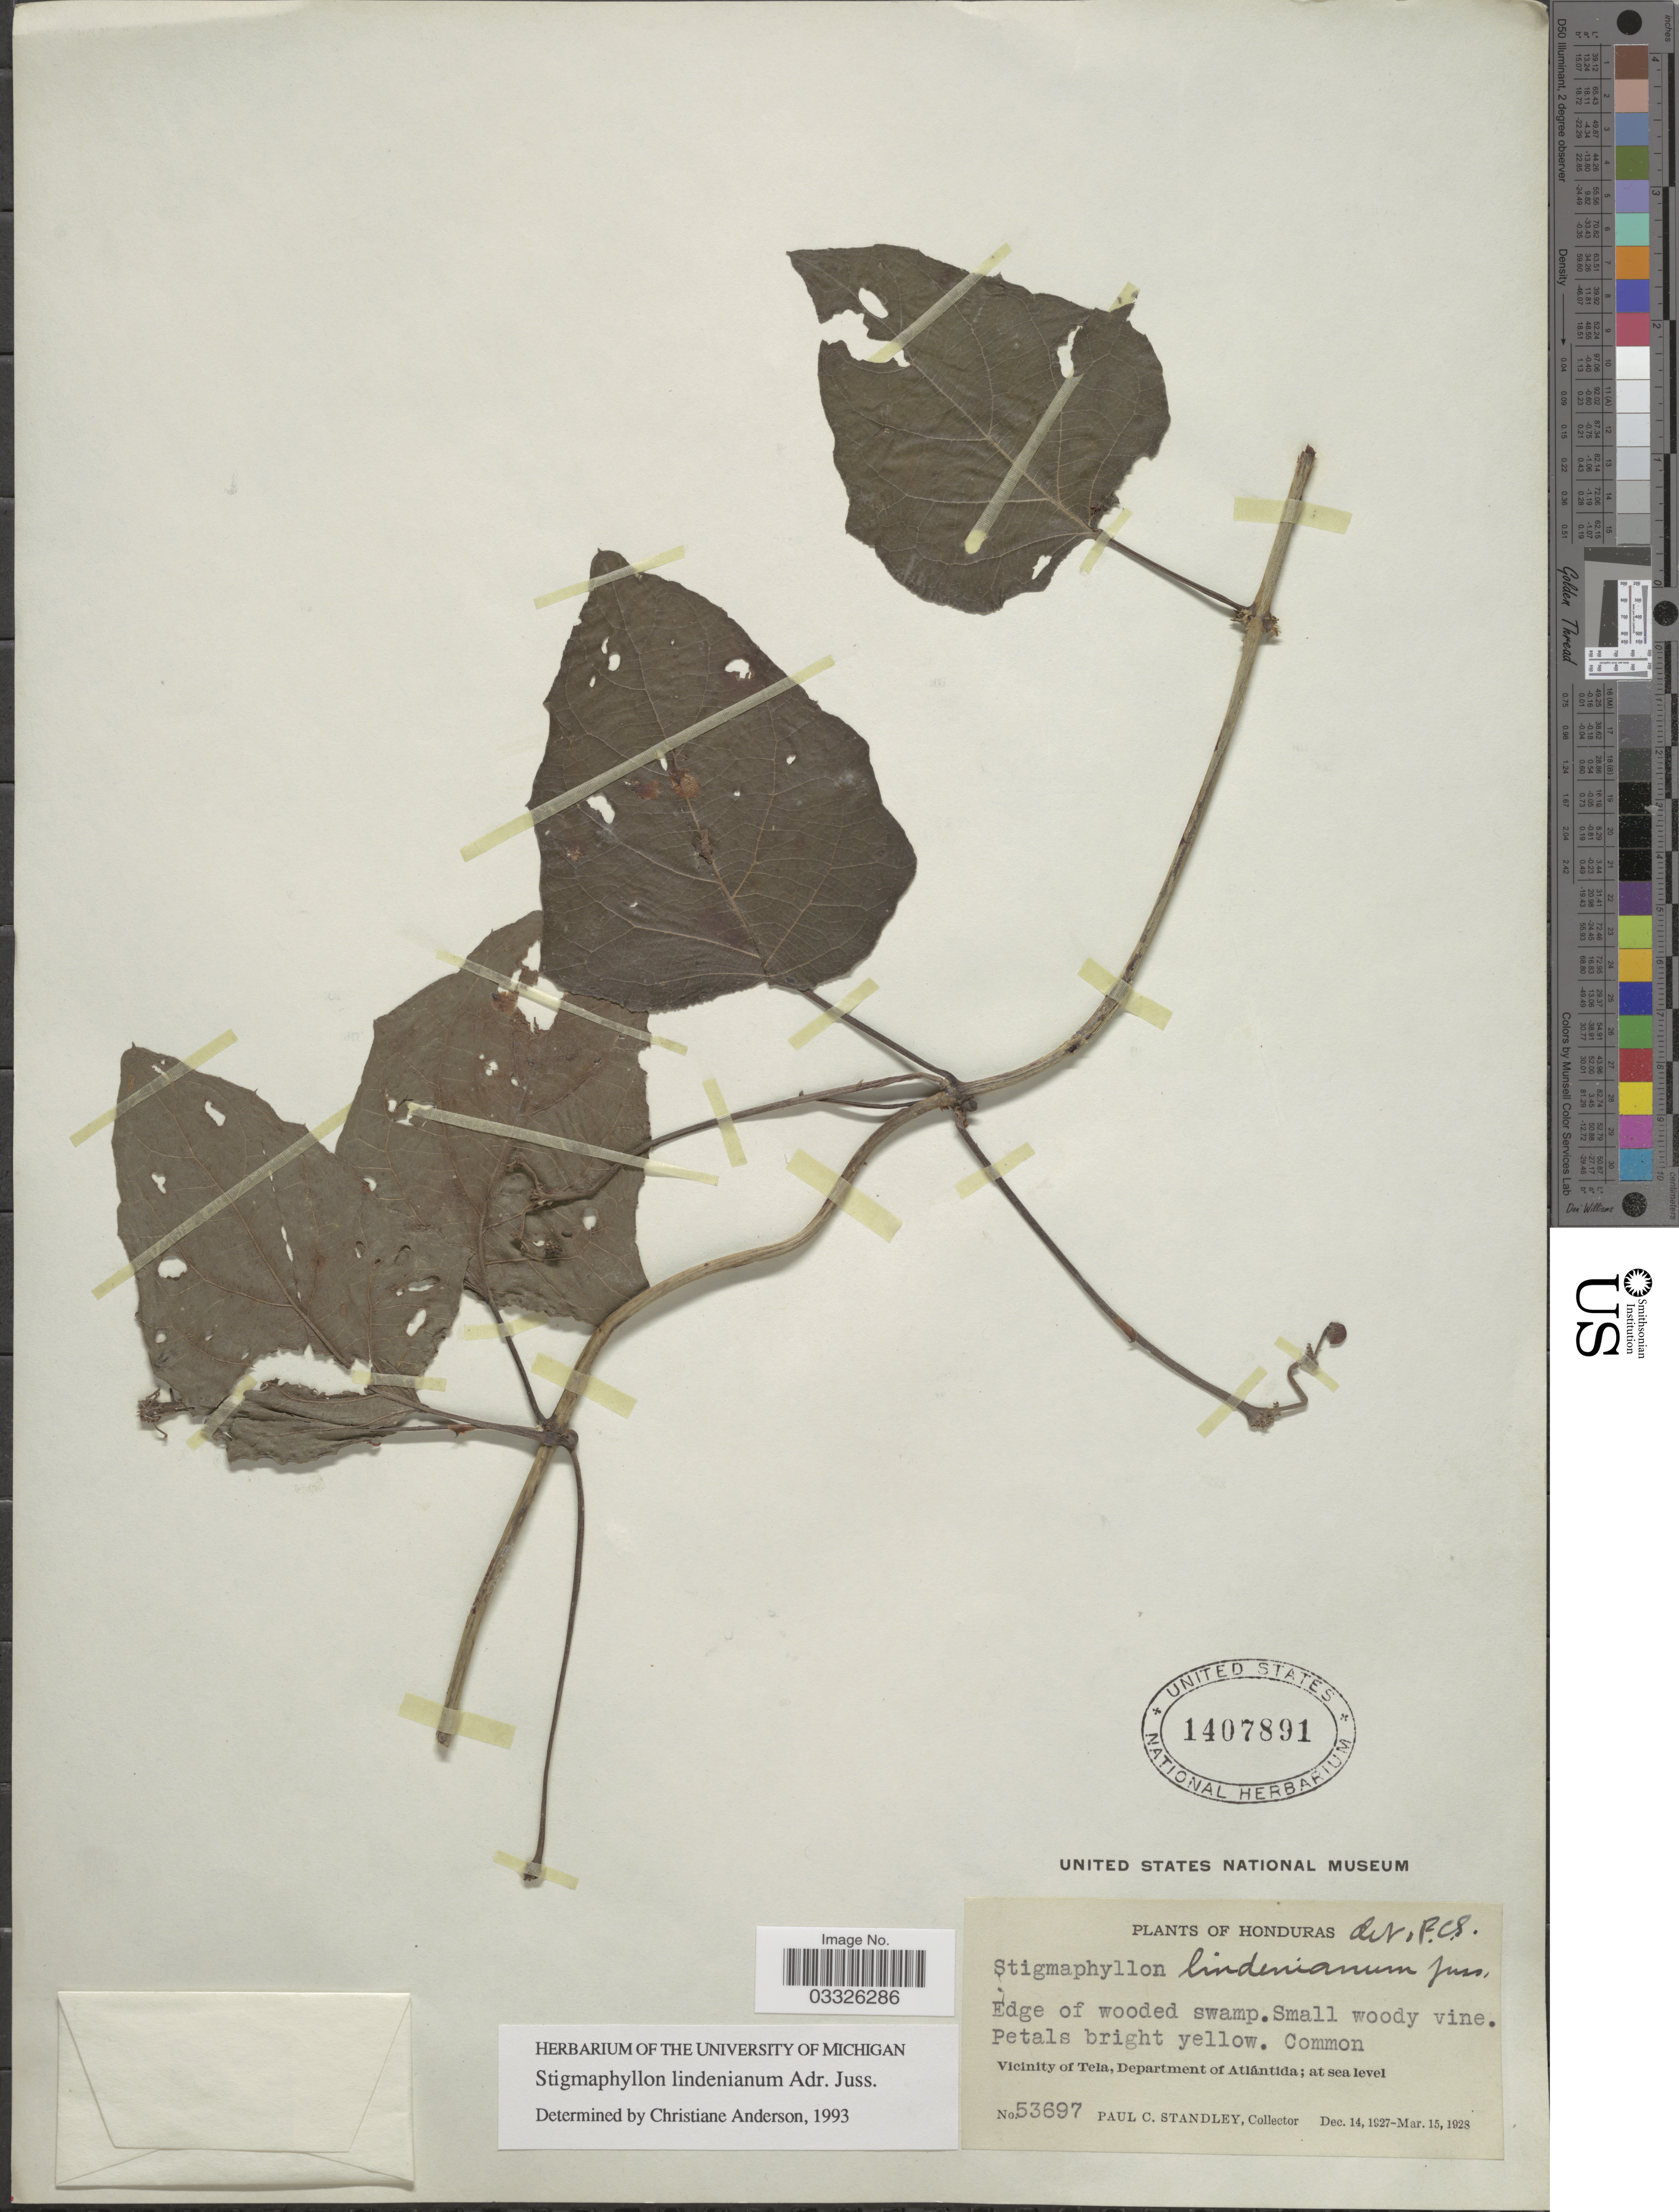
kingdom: Plantae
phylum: Tracheophyta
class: Magnoliopsida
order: Malpighiales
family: Malpighiaceae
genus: Stigmaphyllon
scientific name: Stigmaphyllon lindenianum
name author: A. Juss.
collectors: P. C. Standley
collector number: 53697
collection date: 1927-12-14/1928-03-15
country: Honduras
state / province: Atlántida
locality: Vicinity of Tela, Department of Atlántida.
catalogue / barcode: US 1407891